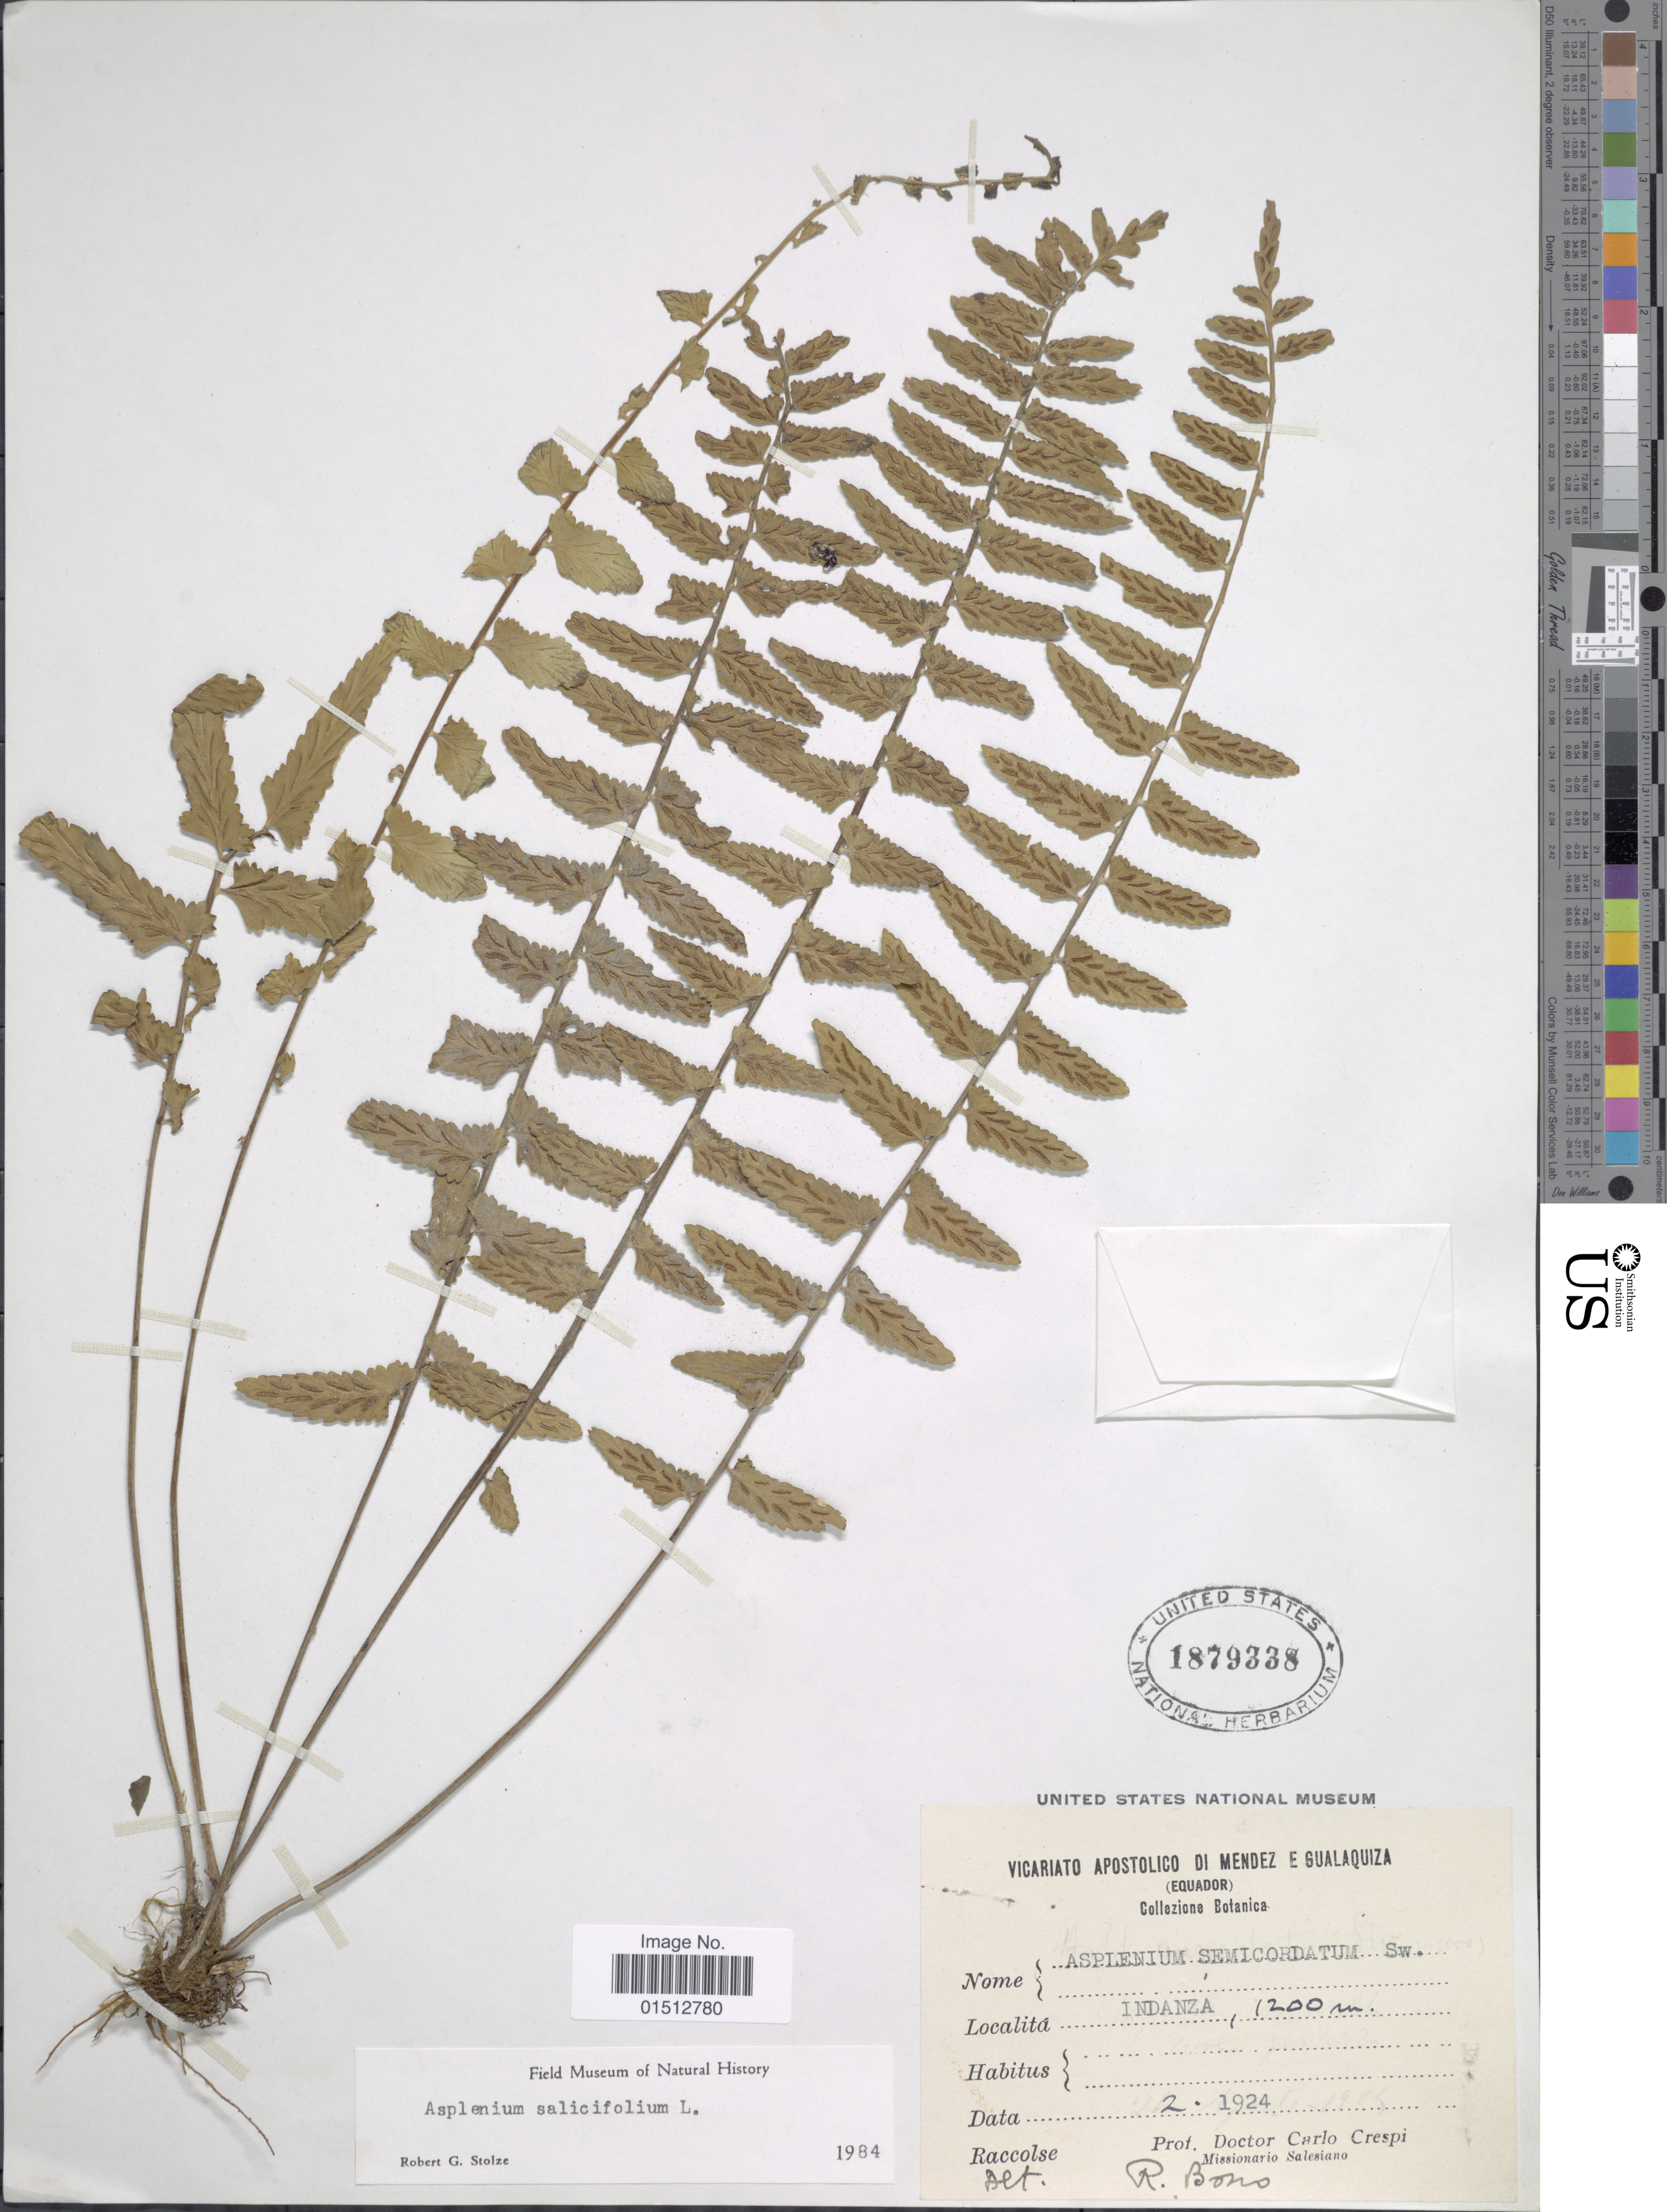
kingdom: Plantae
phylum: Tracheophyta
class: Polypodiopsida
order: Polypodiales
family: Aspleniaceae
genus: Asplenium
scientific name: Asplenium salicifolium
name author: L.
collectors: C. Crespi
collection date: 1924-02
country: Ecuador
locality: Vicariato apostolico di mendez e gualaquiza (Equador), Indanza.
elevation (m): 1200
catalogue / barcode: US 1879338